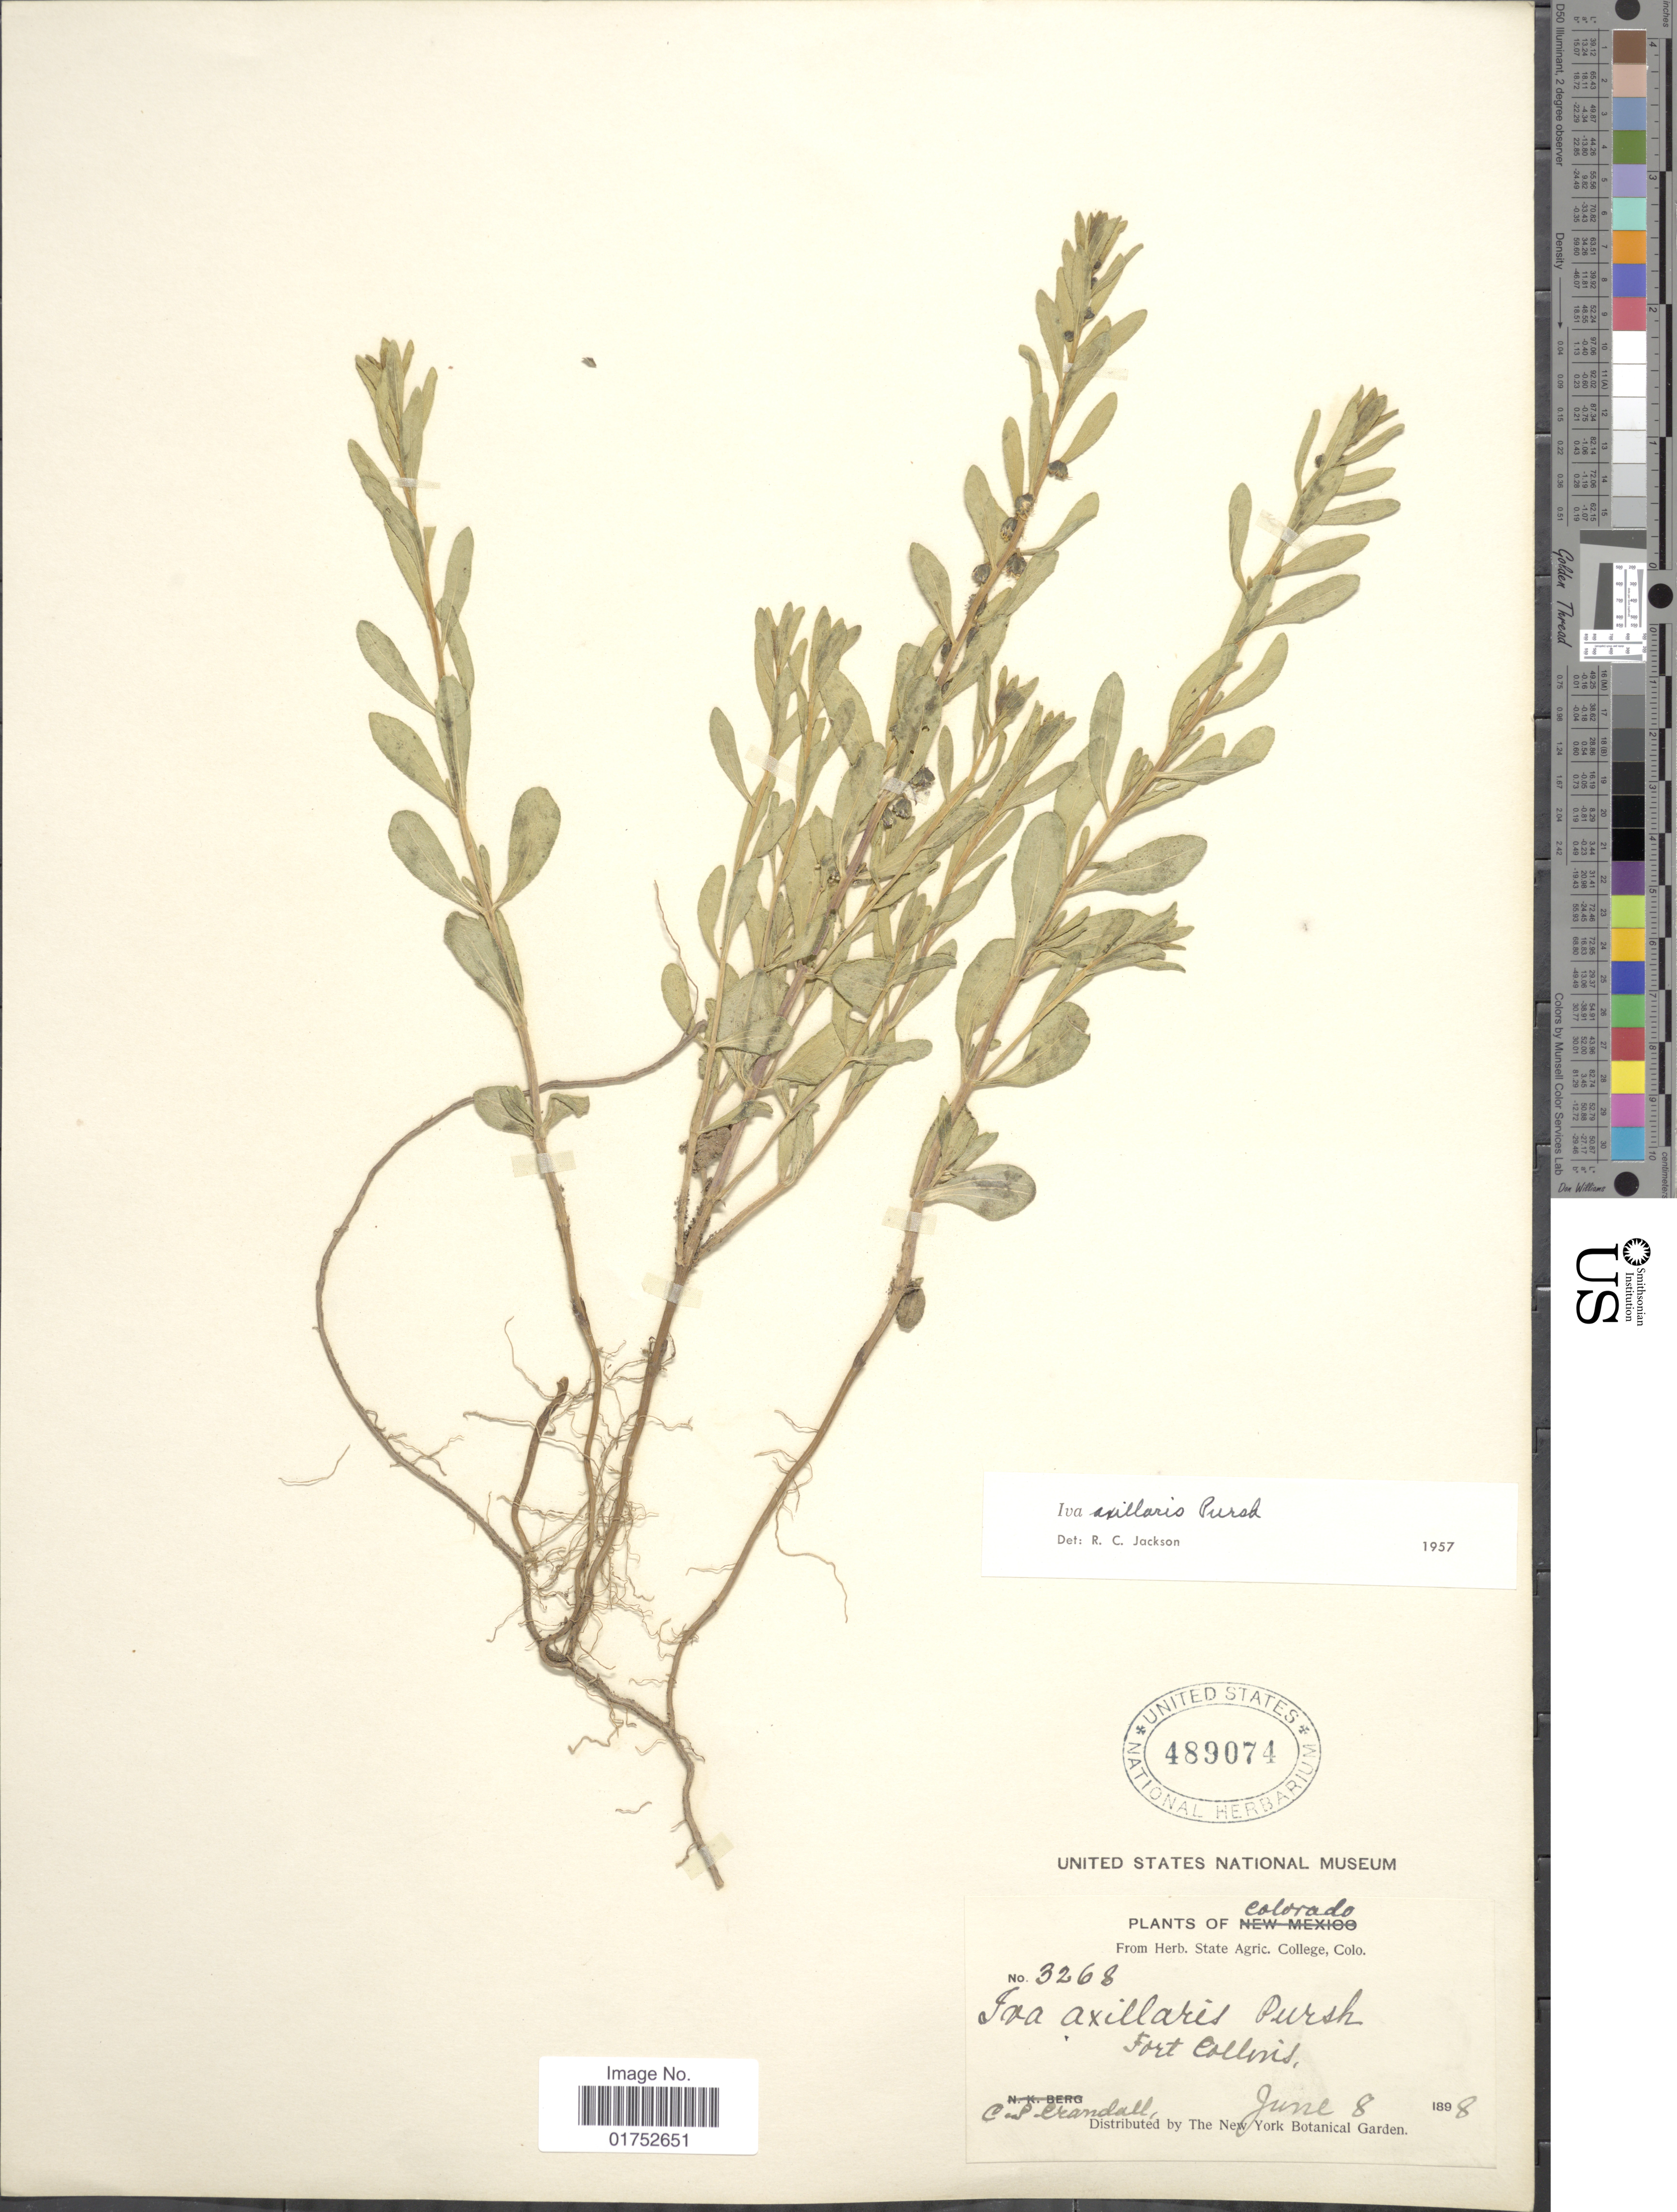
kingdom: Plantae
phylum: Tracheophyta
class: Magnoliopsida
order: Asterales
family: Asteraceae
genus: Iva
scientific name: Iva axillaris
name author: Pursh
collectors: C. Crandall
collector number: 3268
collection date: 1898-06-08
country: United States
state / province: Colorado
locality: Fort Collins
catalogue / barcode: US 489074